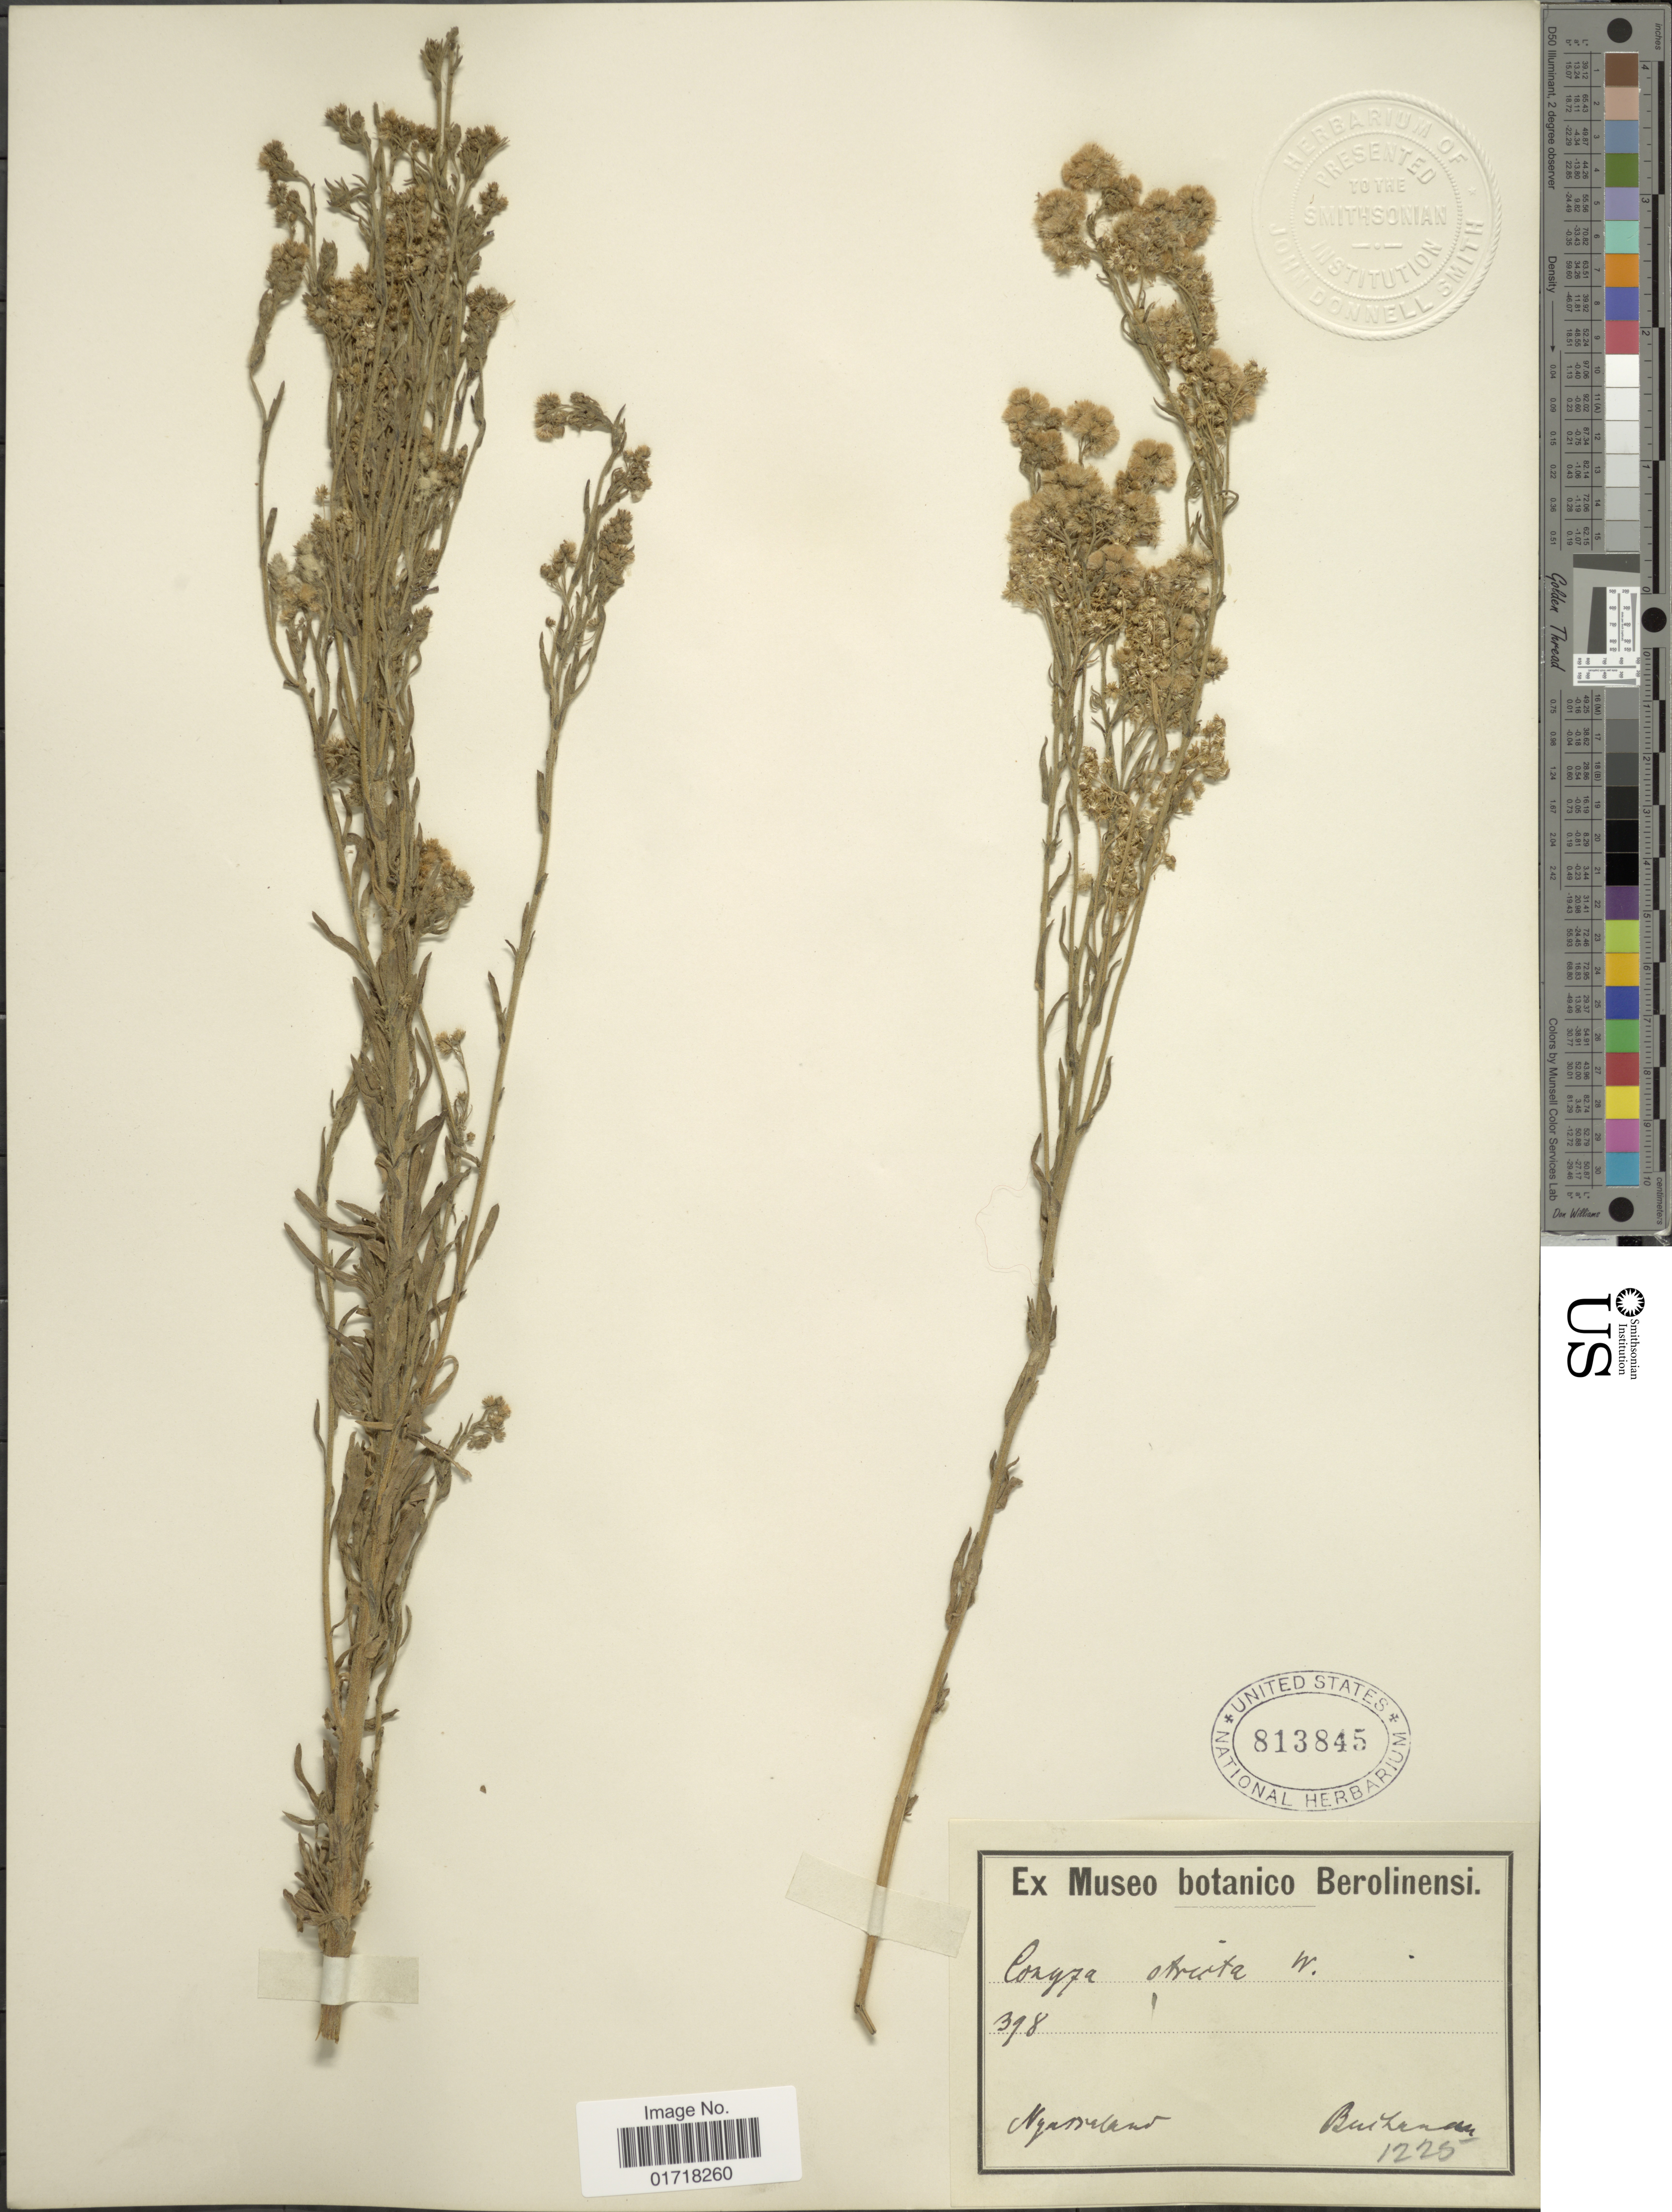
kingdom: Plantae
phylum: Tracheophyta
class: Magnoliopsida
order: Asterales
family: Asteraceae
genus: Conyza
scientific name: Conyza stricta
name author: (Chodat) Willd.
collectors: Buchanan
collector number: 1225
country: Malawi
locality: Nyassaland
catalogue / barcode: US 813845